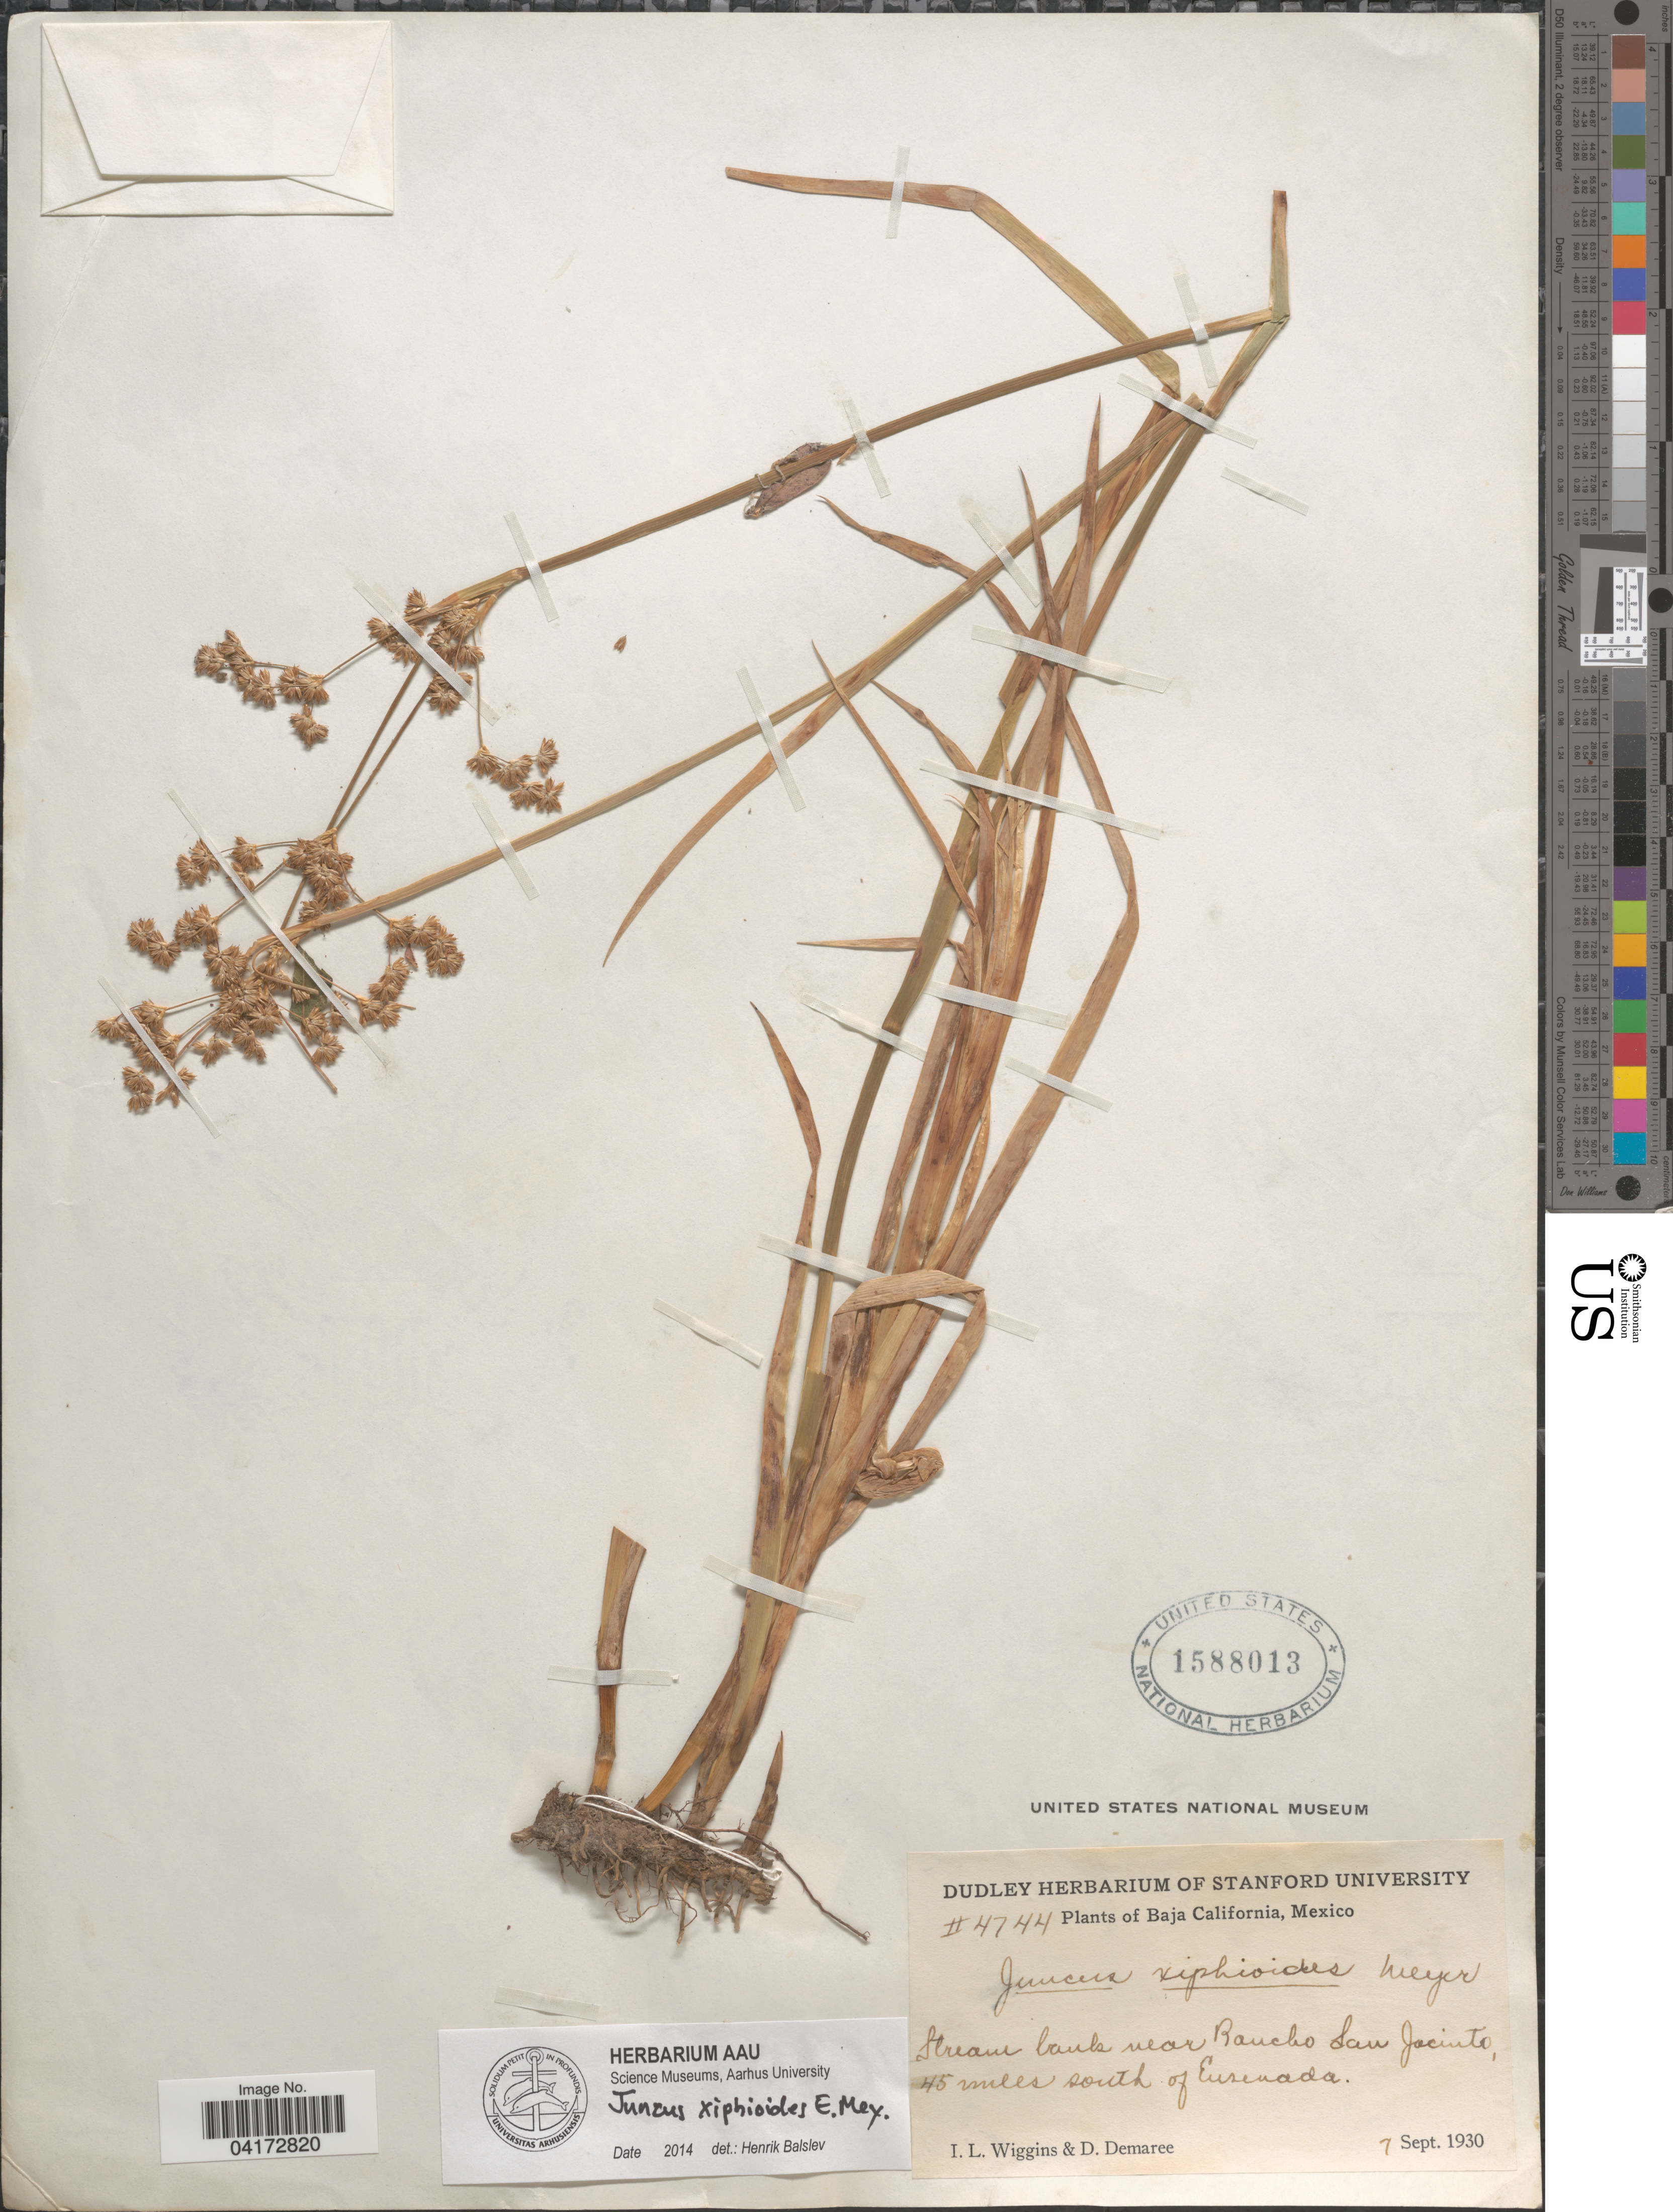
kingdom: Plantae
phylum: Tracheophyta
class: Liliopsida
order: Poales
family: Juncaceae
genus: Juncus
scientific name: Juncus xiphioides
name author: E. Mey.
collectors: I. L. Wiggins & D. Demaree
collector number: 4744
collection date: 1930-09-07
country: Mexico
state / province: Baja California Norte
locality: Stream bank near Rancho San Jacinto, 45 miles south of Ensenada.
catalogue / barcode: US 1588013